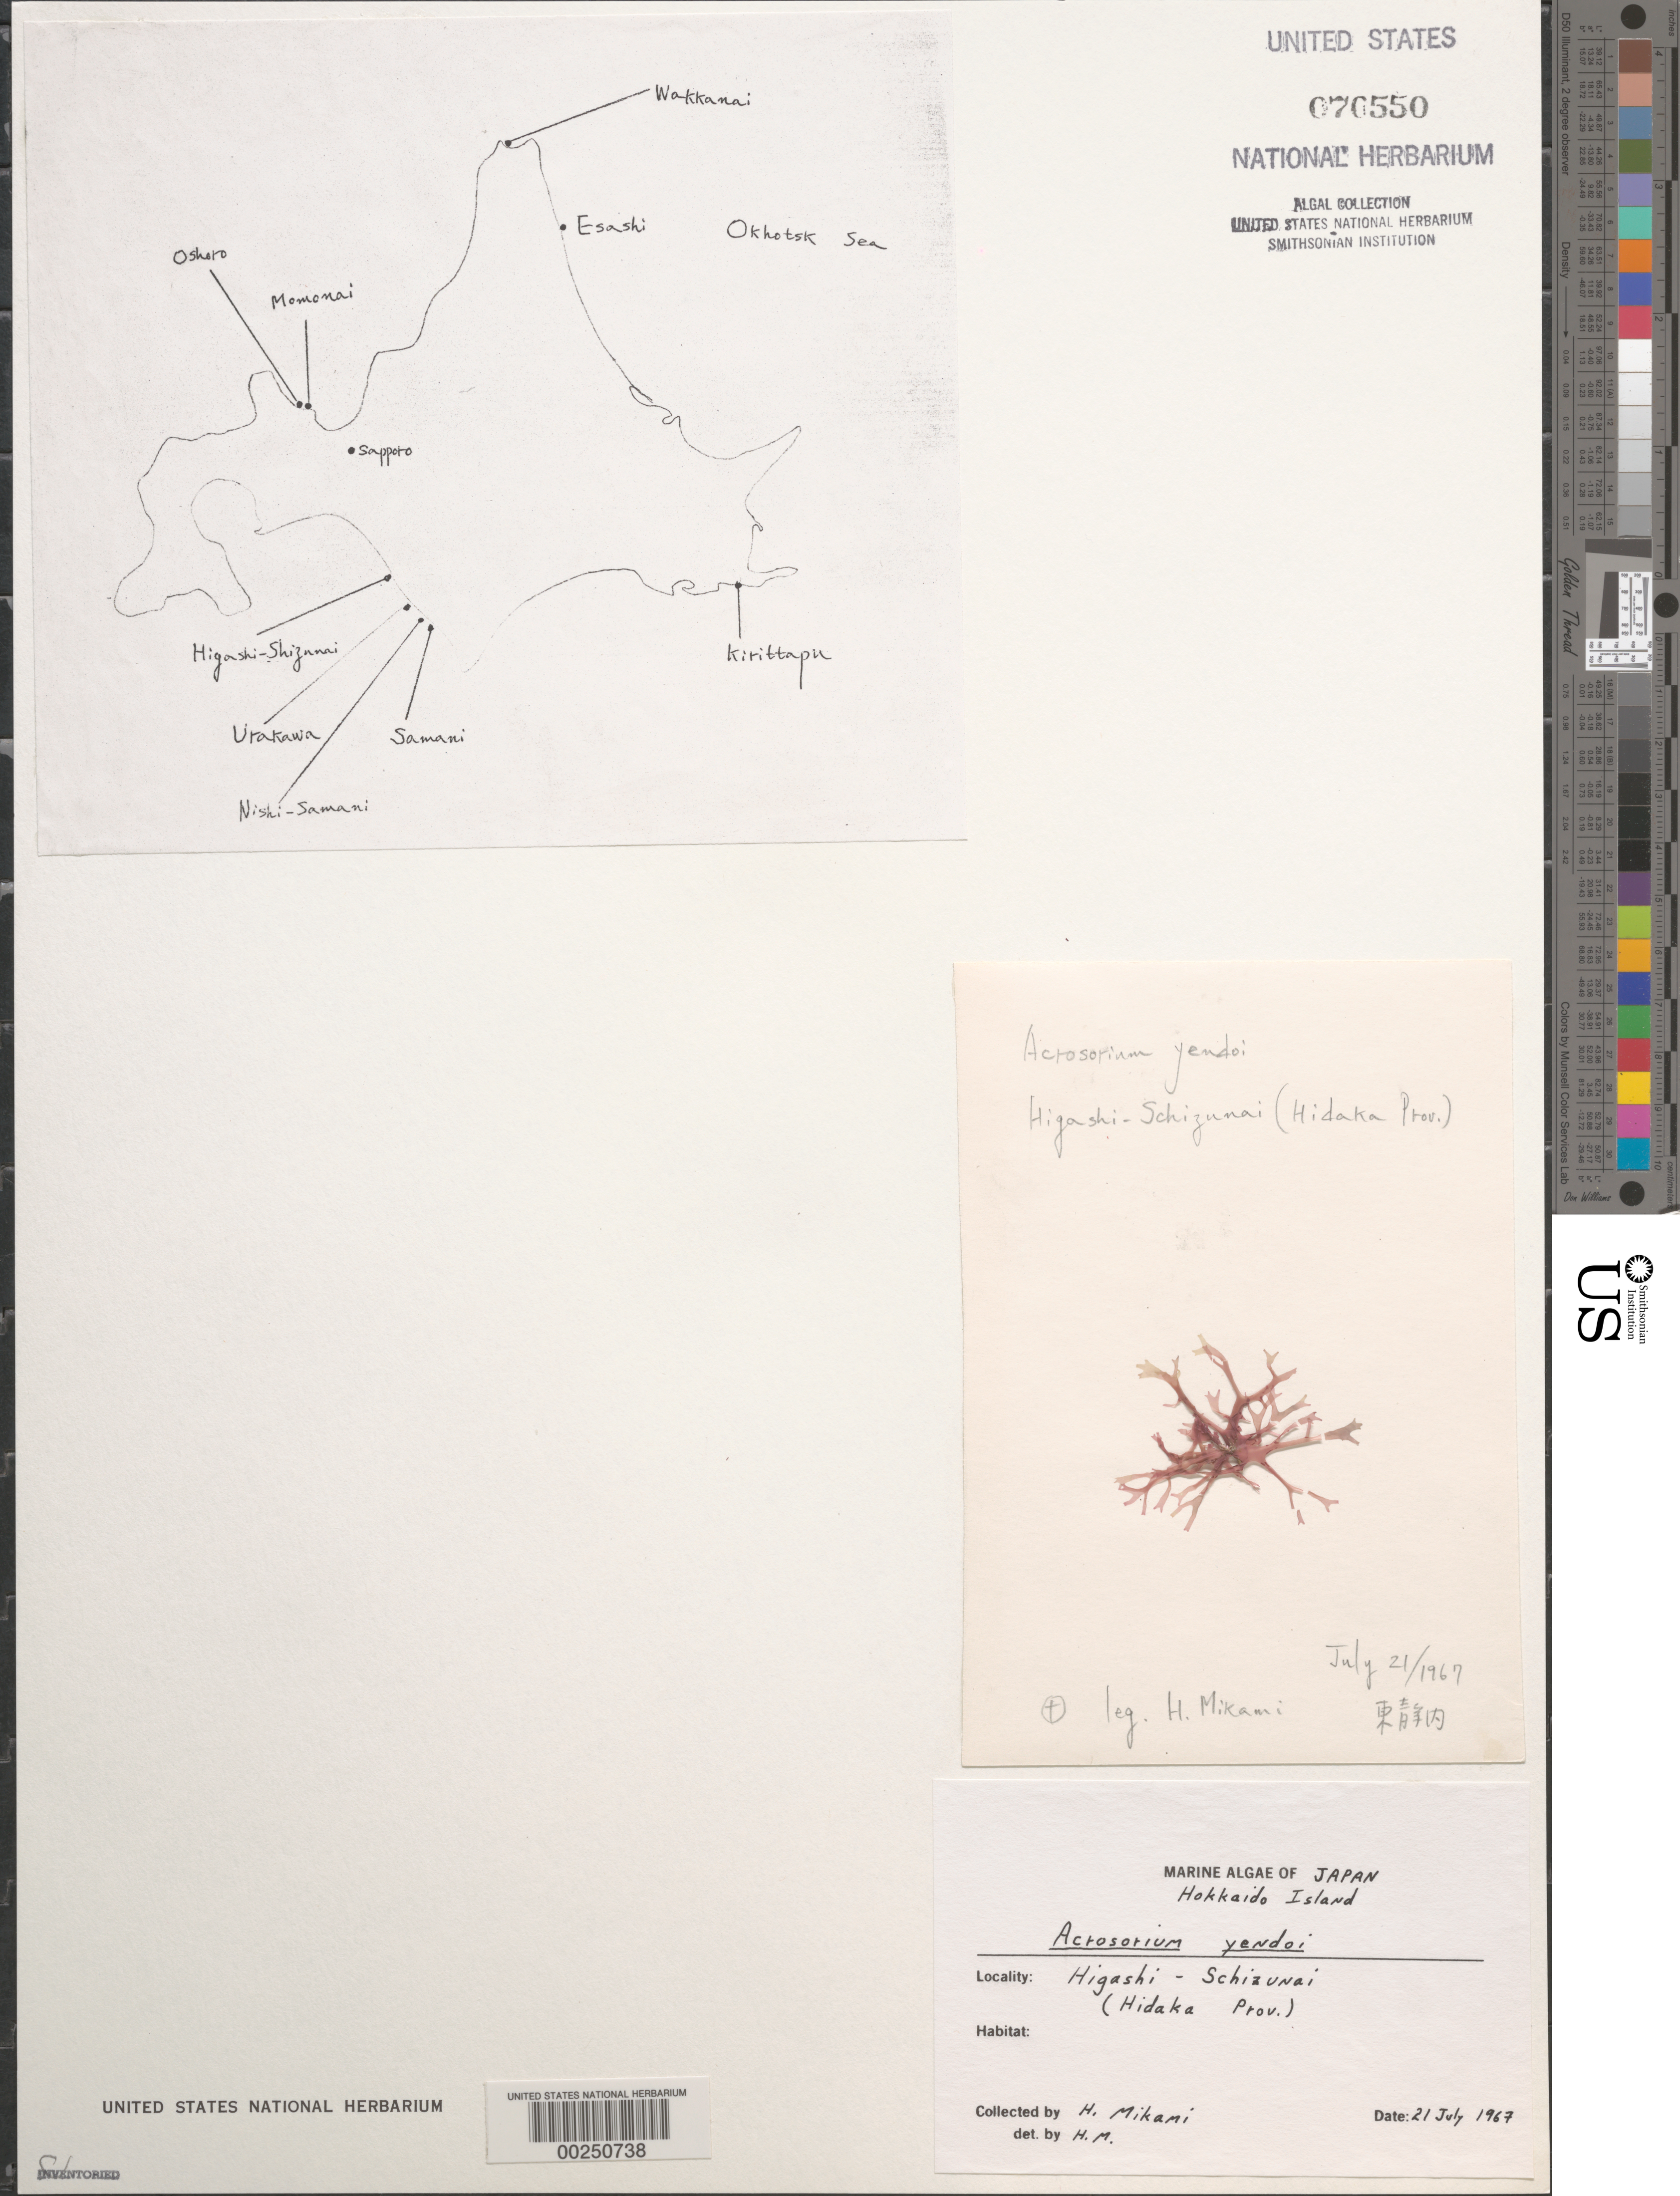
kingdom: Plantae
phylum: Rhodophyta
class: Florideophyceae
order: Ceramiales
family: Delesseriaceae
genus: Acrosorium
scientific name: Acrosorium yendoi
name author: Yamada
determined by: Mikami, H.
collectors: H. Mikami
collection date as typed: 21 Jul 1967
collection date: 1967-07-21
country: Japan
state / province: Hokkaido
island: Hokkaido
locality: Higashi-shizuani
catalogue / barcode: US 70550